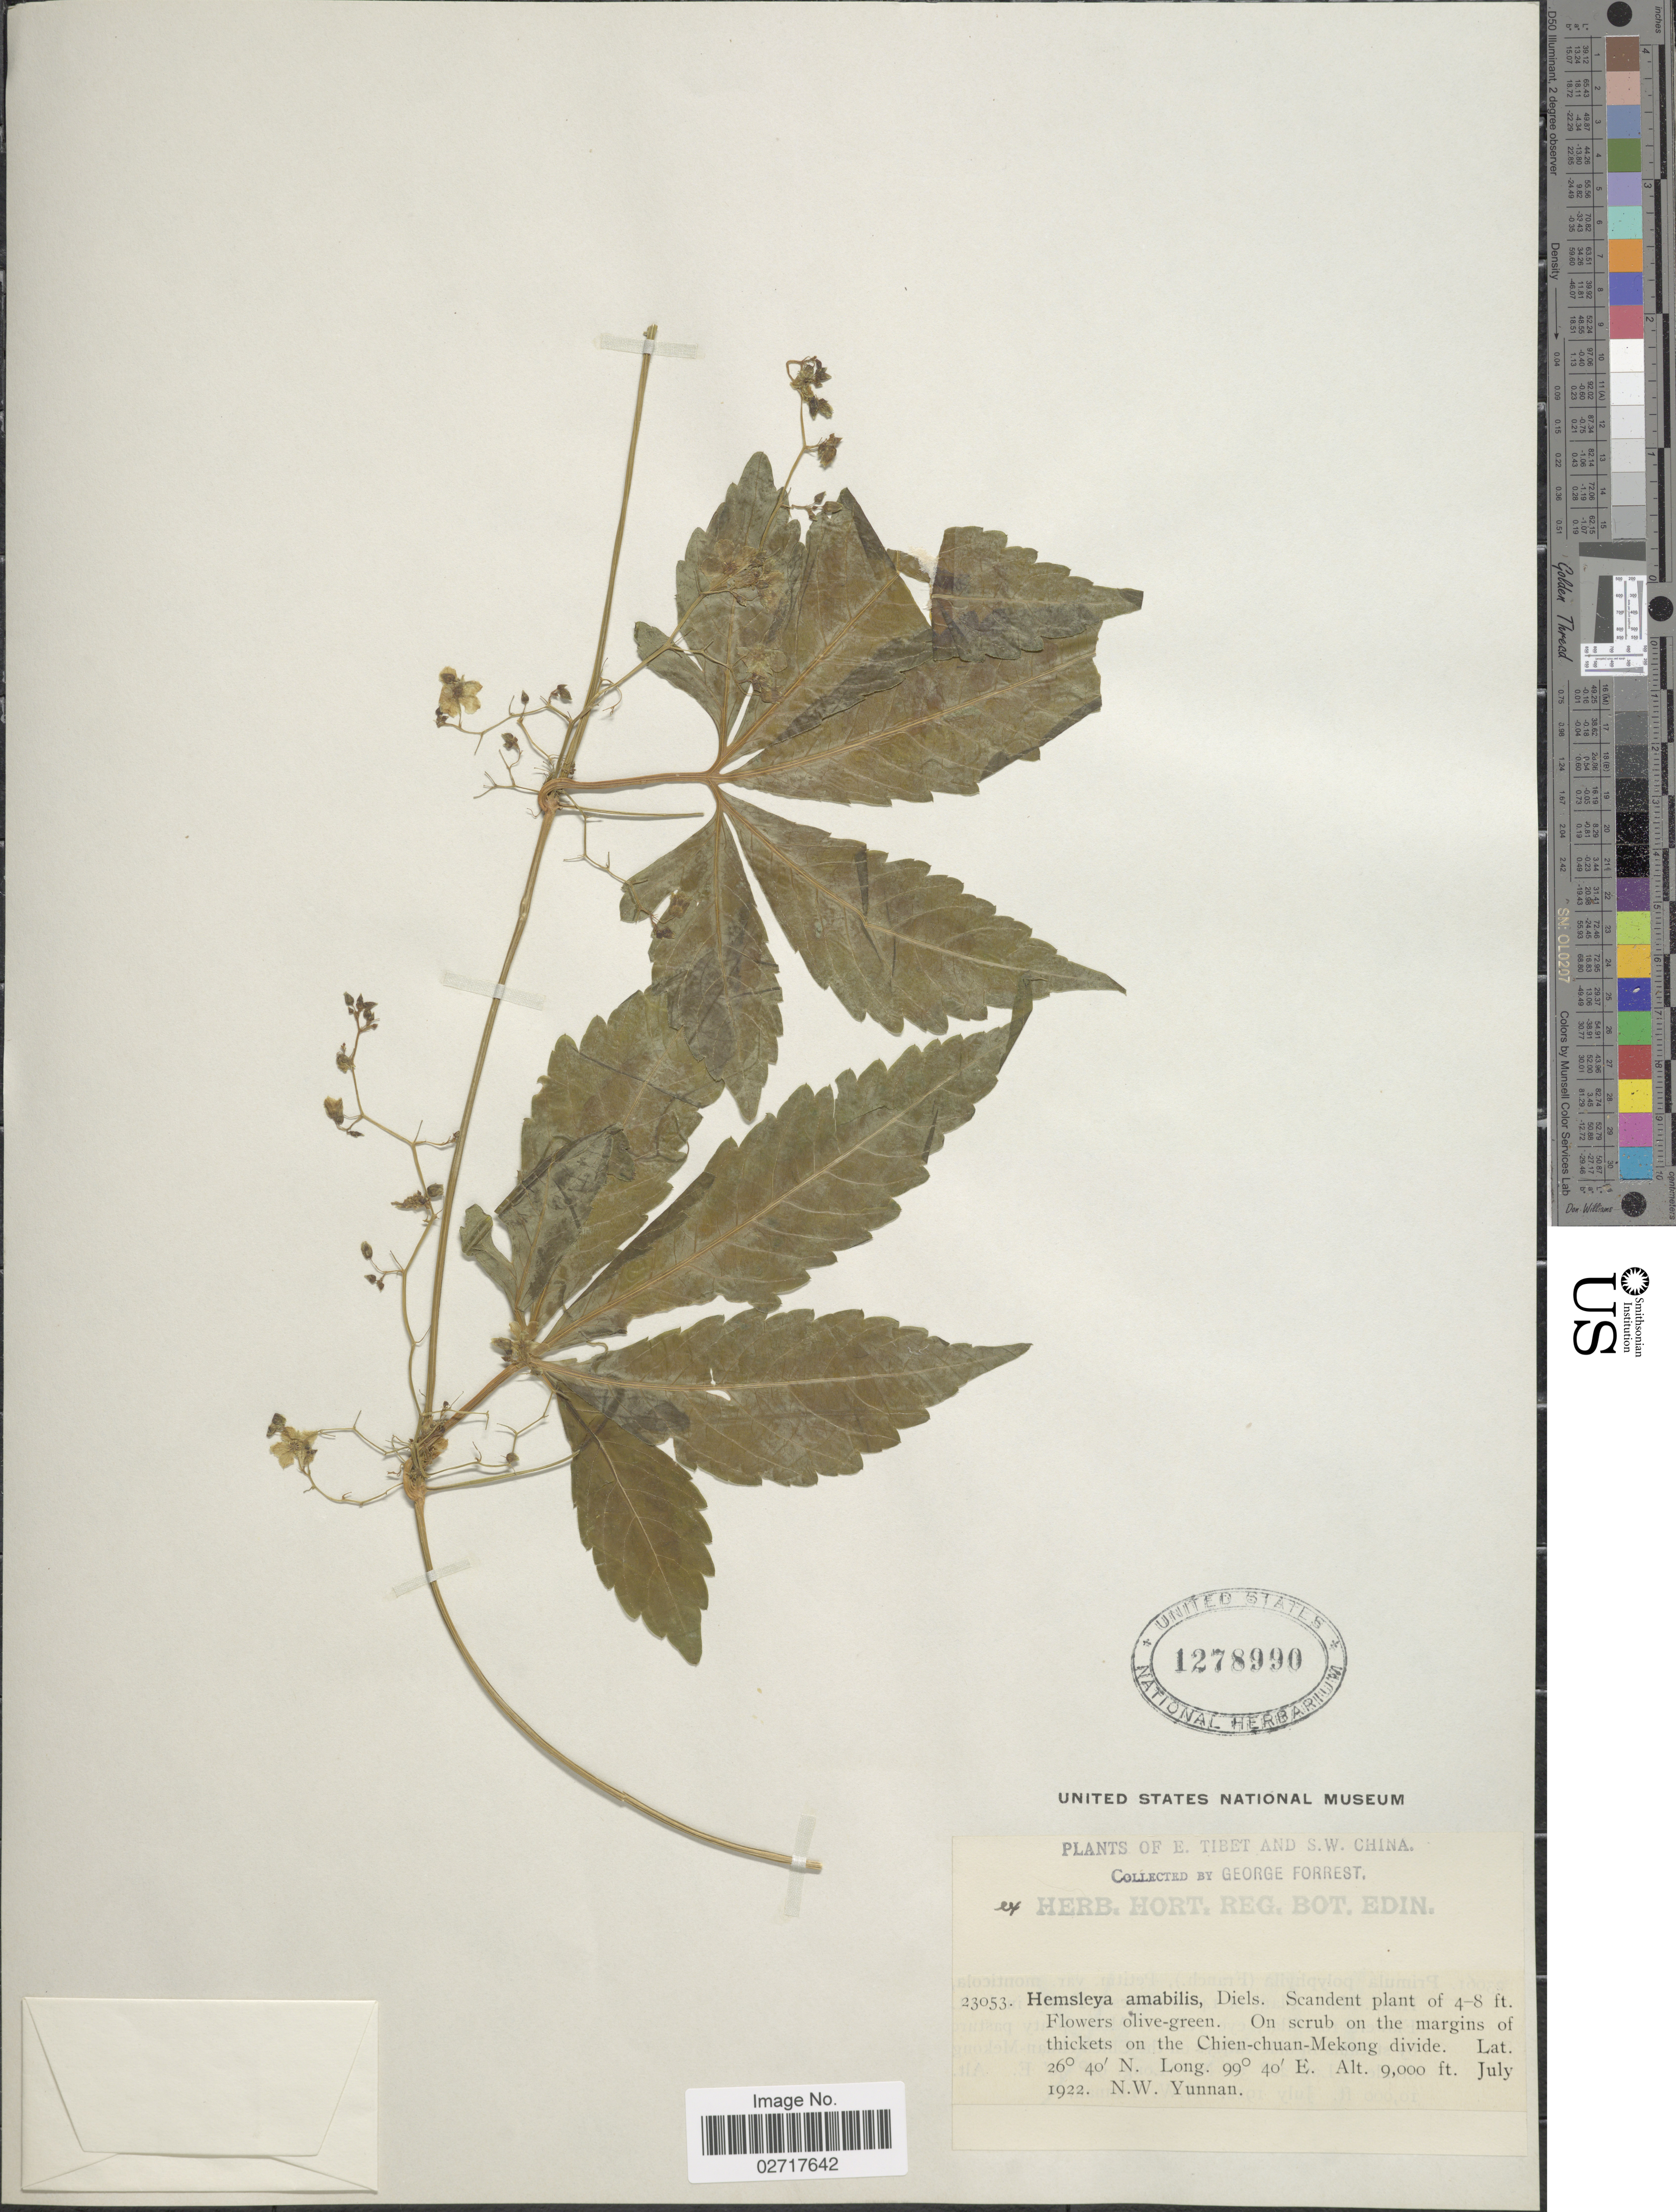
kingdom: Plantae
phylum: Tracheophyta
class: Magnoliopsida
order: Cucurbitales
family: Cucurbitaceae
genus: Hemsleya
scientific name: Hemsleya amabilis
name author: Diels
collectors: G. Forrest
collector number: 23053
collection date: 1922-07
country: China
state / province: Yunnan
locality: E. Tibet and S.W. China. On scrub on the margins of thickets on the Chien-chuan-Mekong divide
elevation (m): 2743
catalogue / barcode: US 1278990